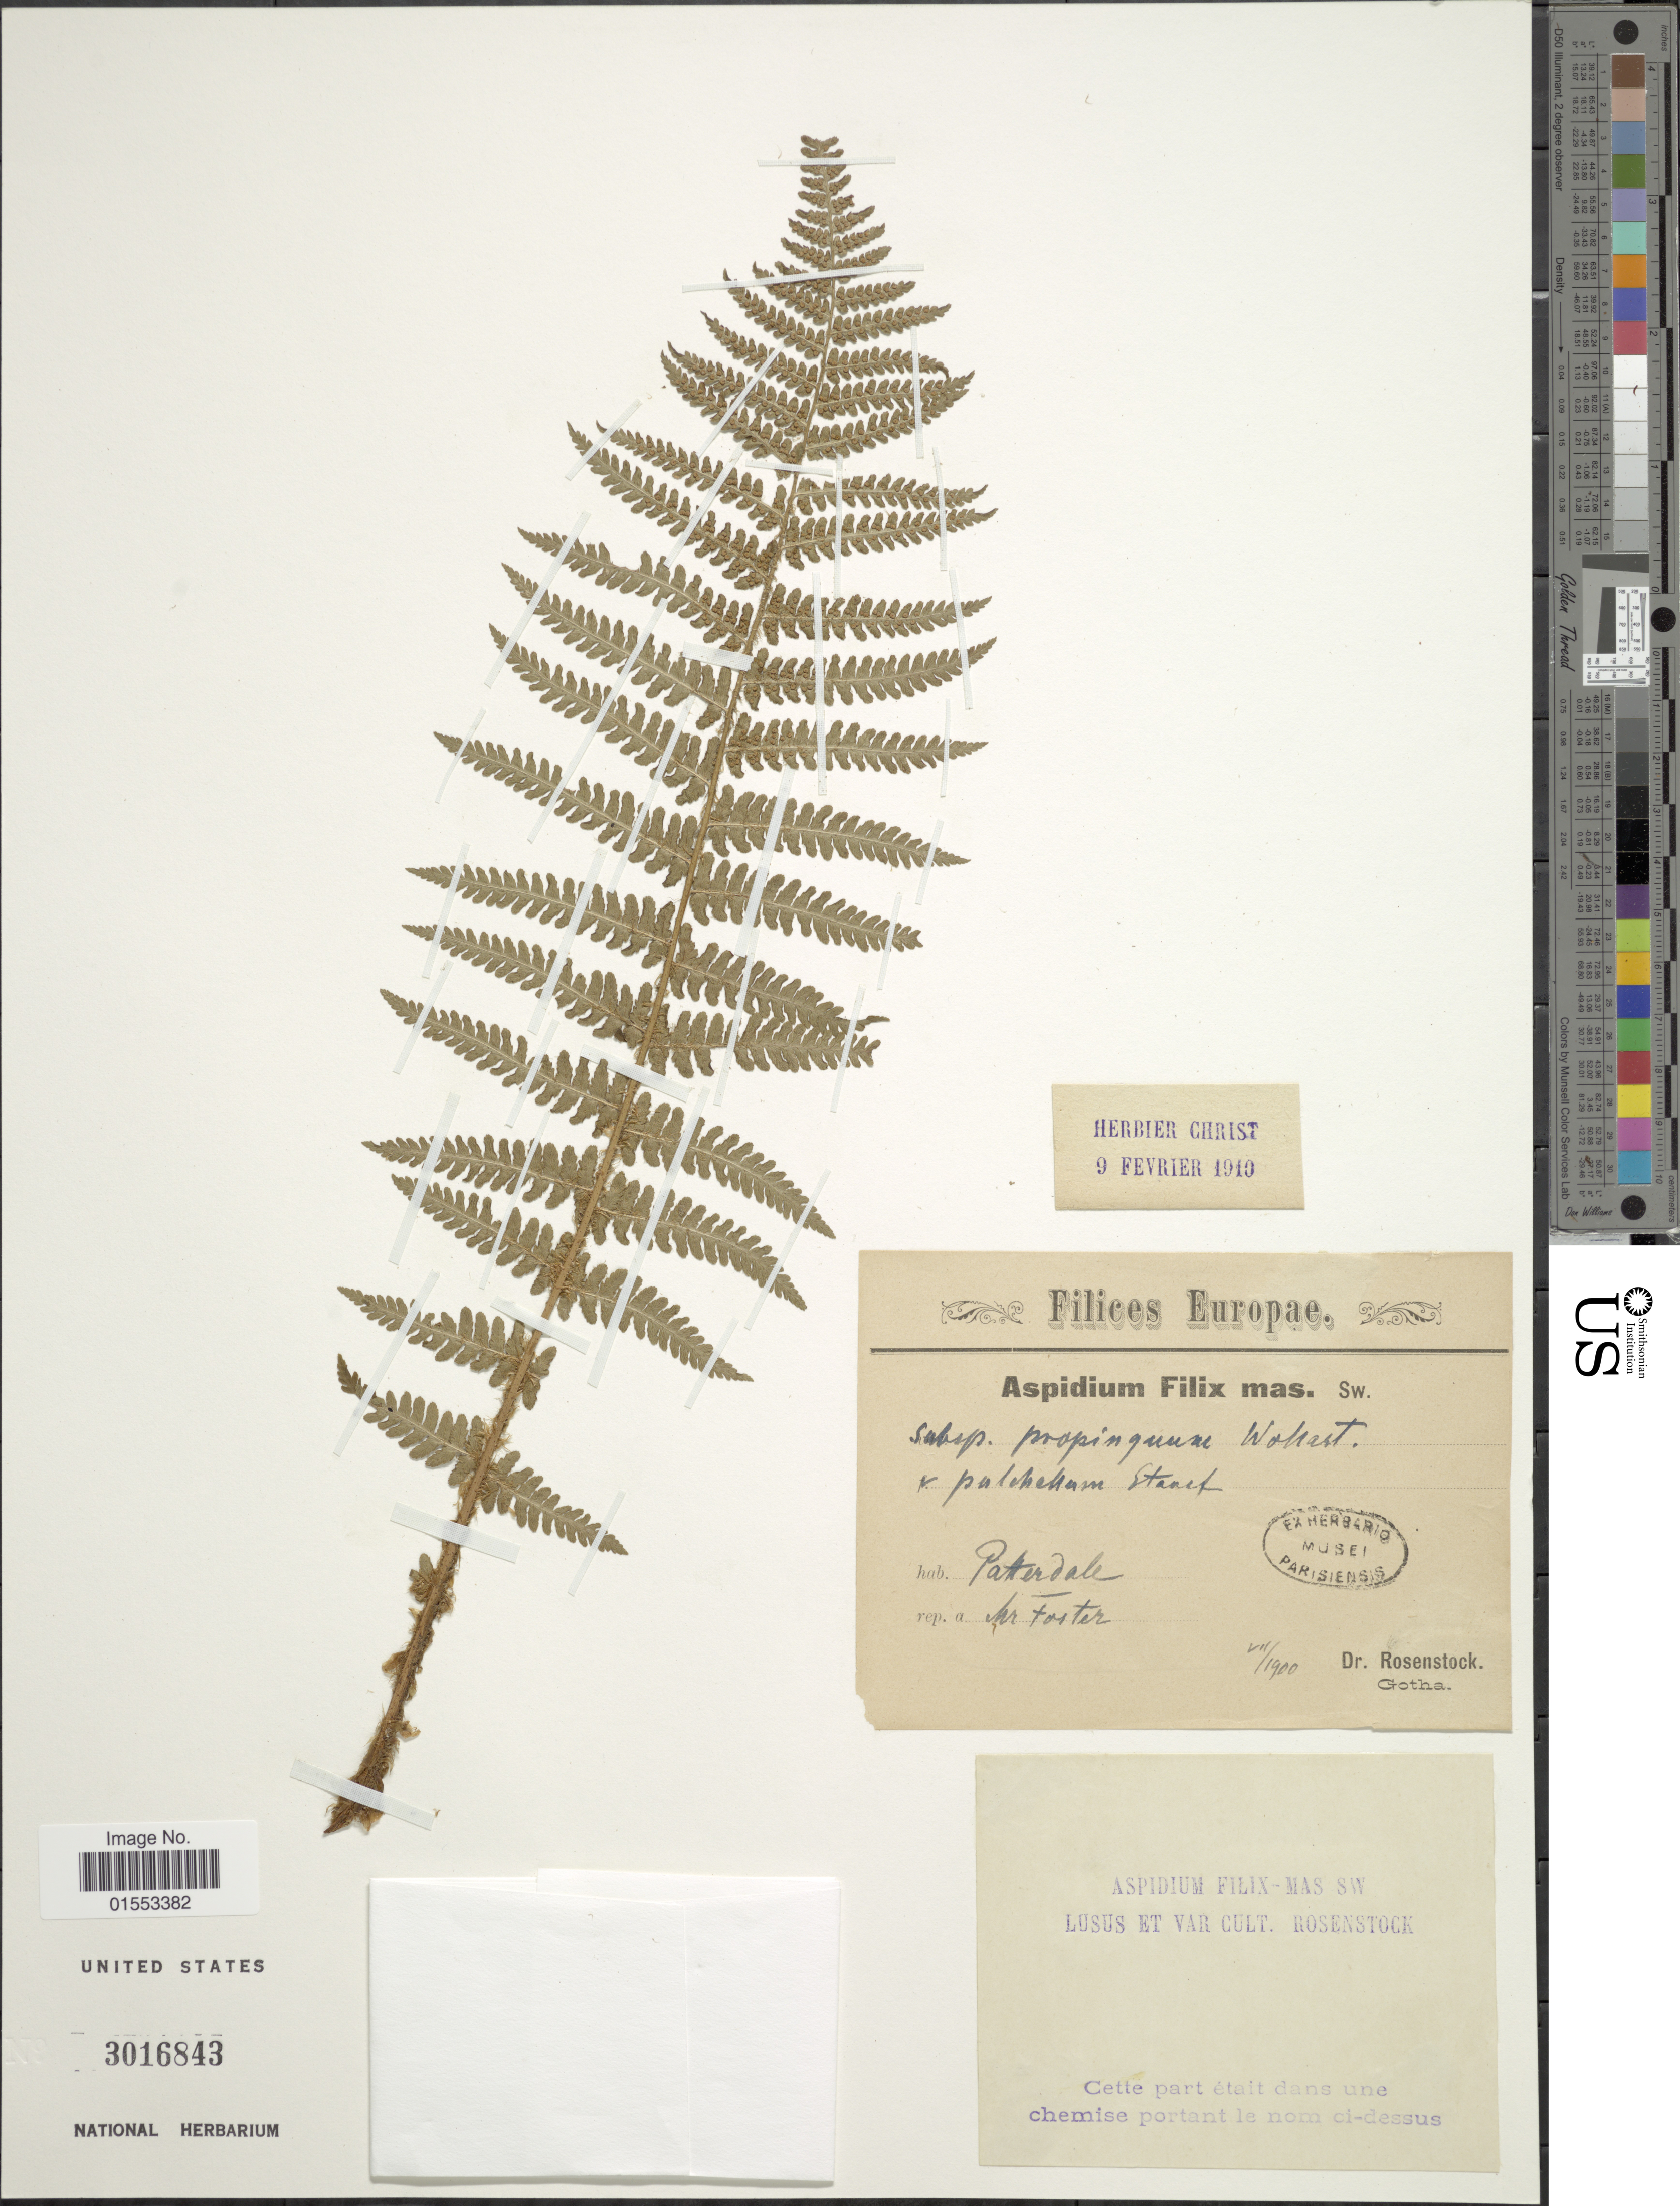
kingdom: Plantae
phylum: Tracheophyta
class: Polypodiopsida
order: Polypodiales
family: Dryopteridaceae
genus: Dryopteris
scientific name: Dryopteris filix-mas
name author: (L.) Schott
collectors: E. Rosenstock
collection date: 1900-07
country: United Kingdom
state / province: England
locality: Patterdale,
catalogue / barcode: US 3016843